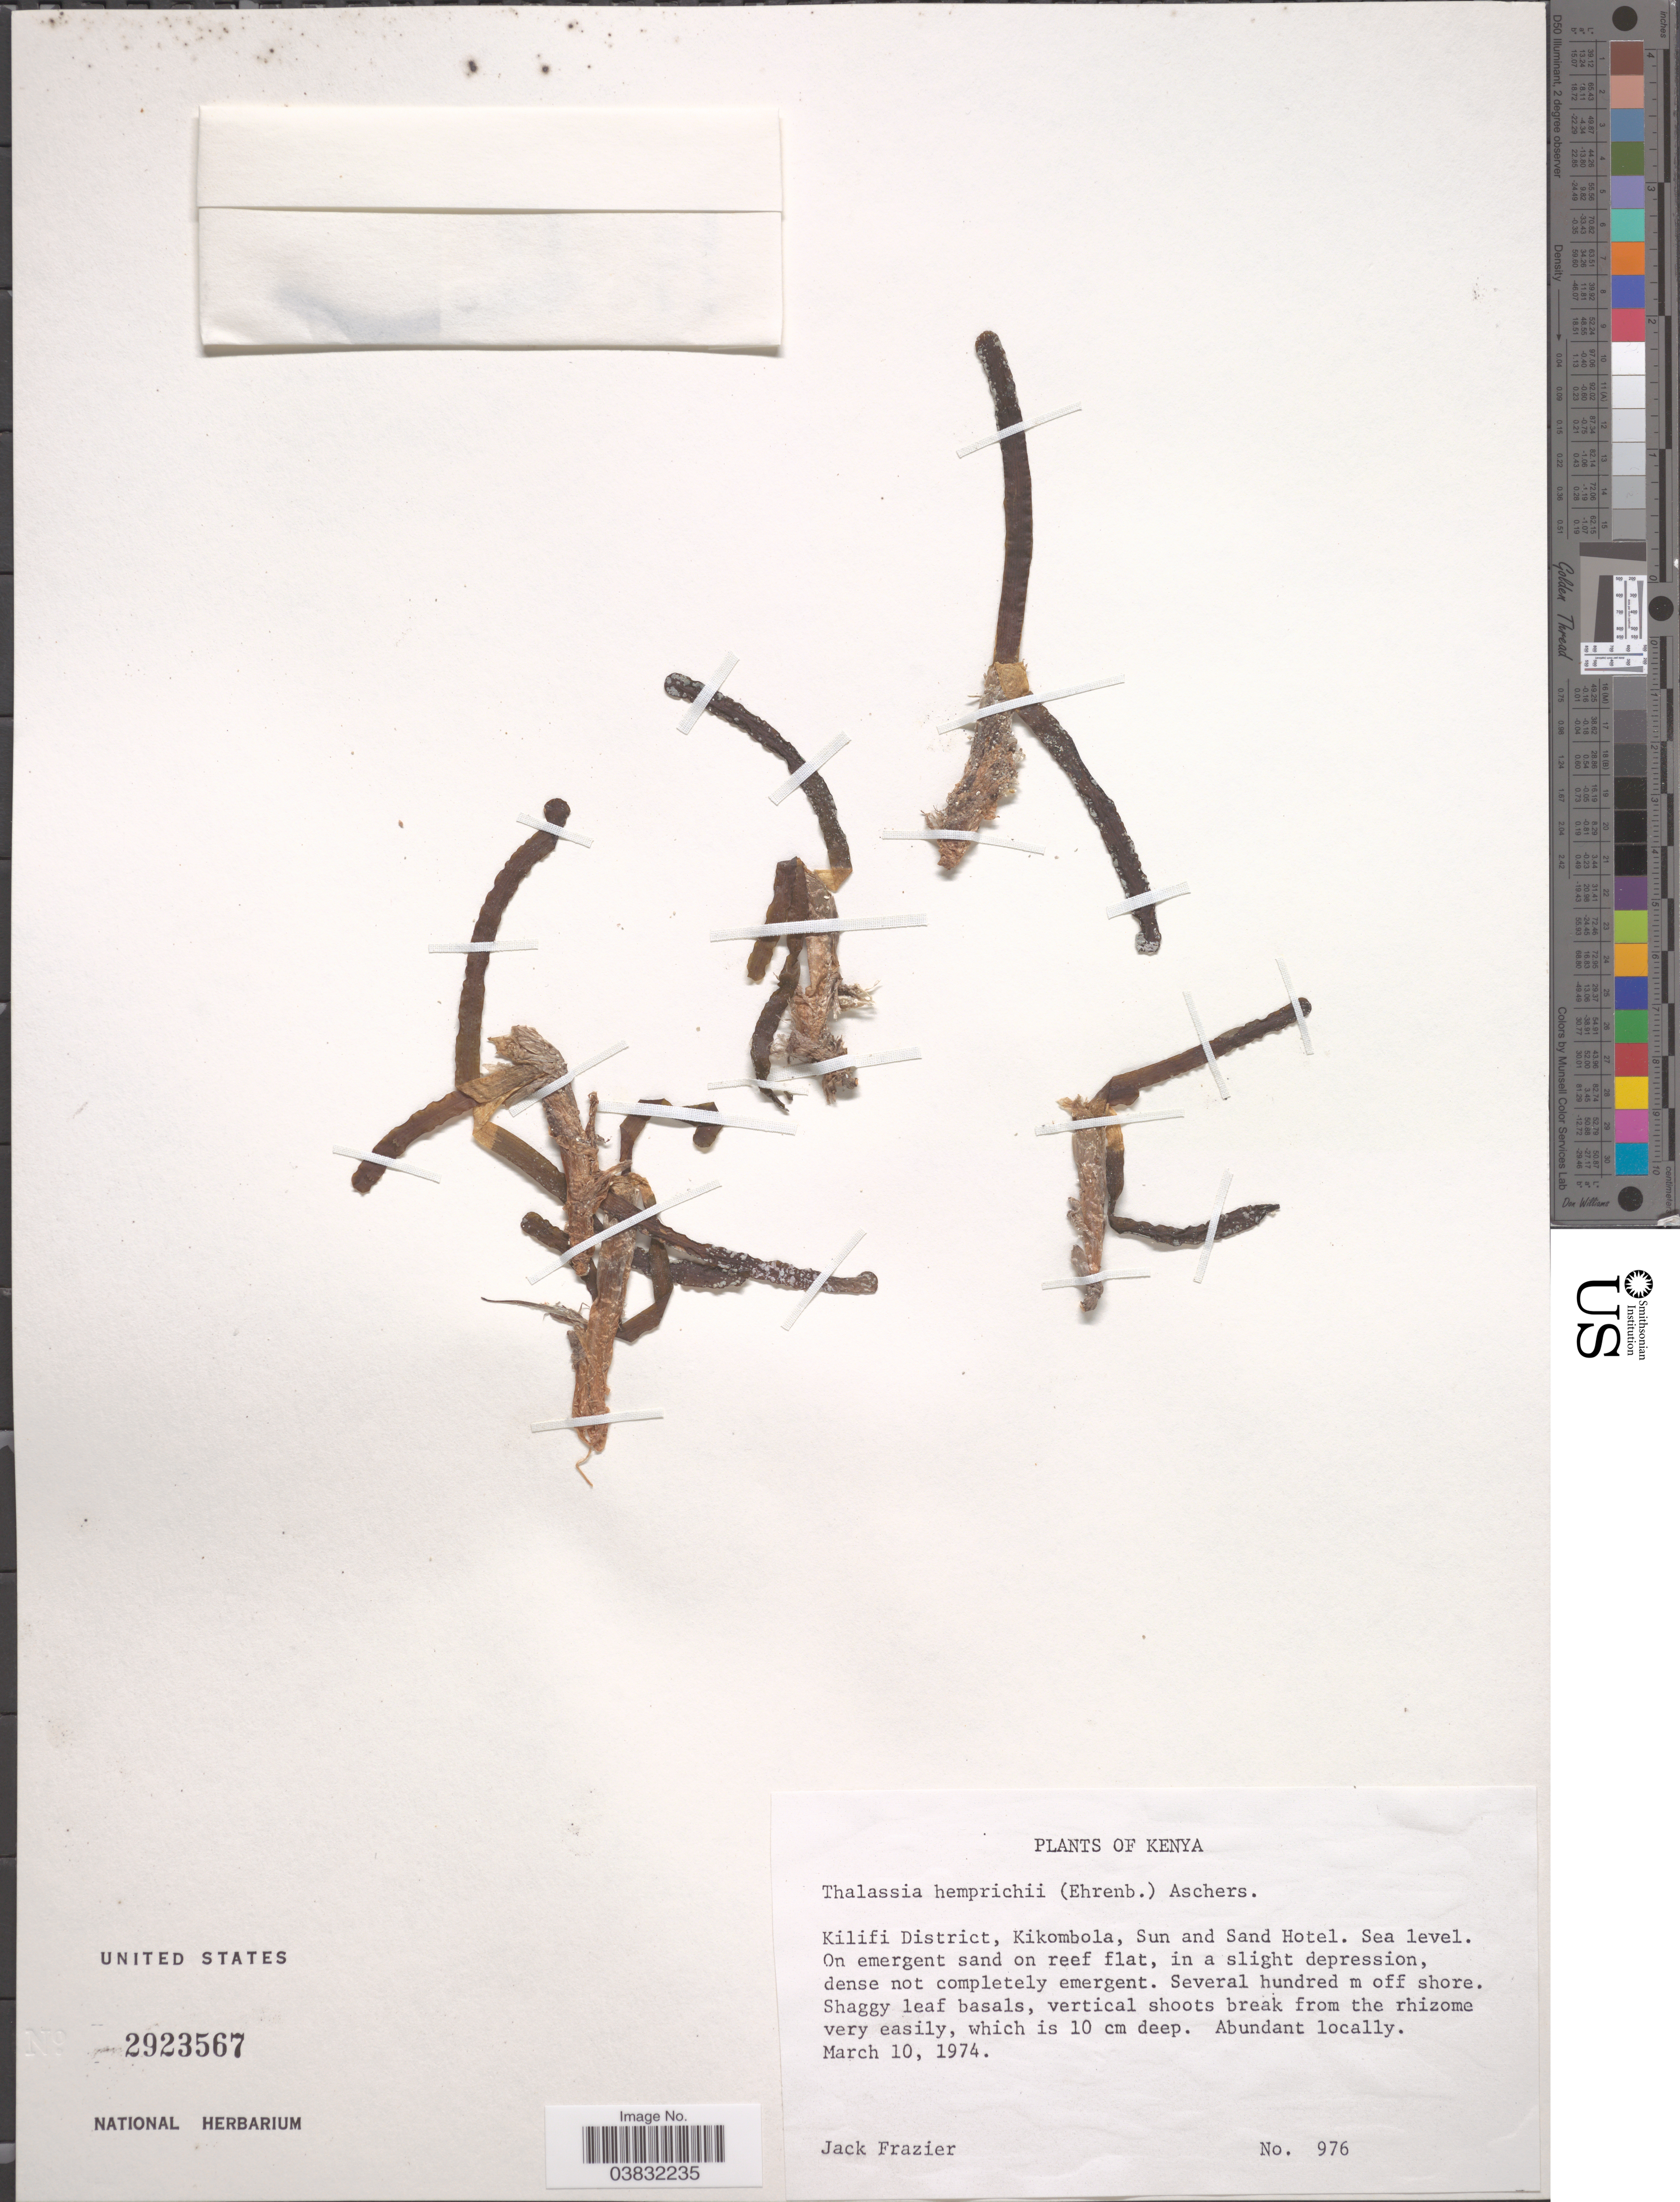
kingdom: Plantae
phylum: Tracheophyta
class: Liliopsida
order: Alismatales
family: Hydrocharitaceae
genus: Thalassia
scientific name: Thalassia hemprichii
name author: Asch.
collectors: J. Frazier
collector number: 976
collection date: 1974-03-10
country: Kenya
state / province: Kilifi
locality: Kilifi District, Kikombola, Sun and Sand Hotel.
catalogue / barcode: US 2923567